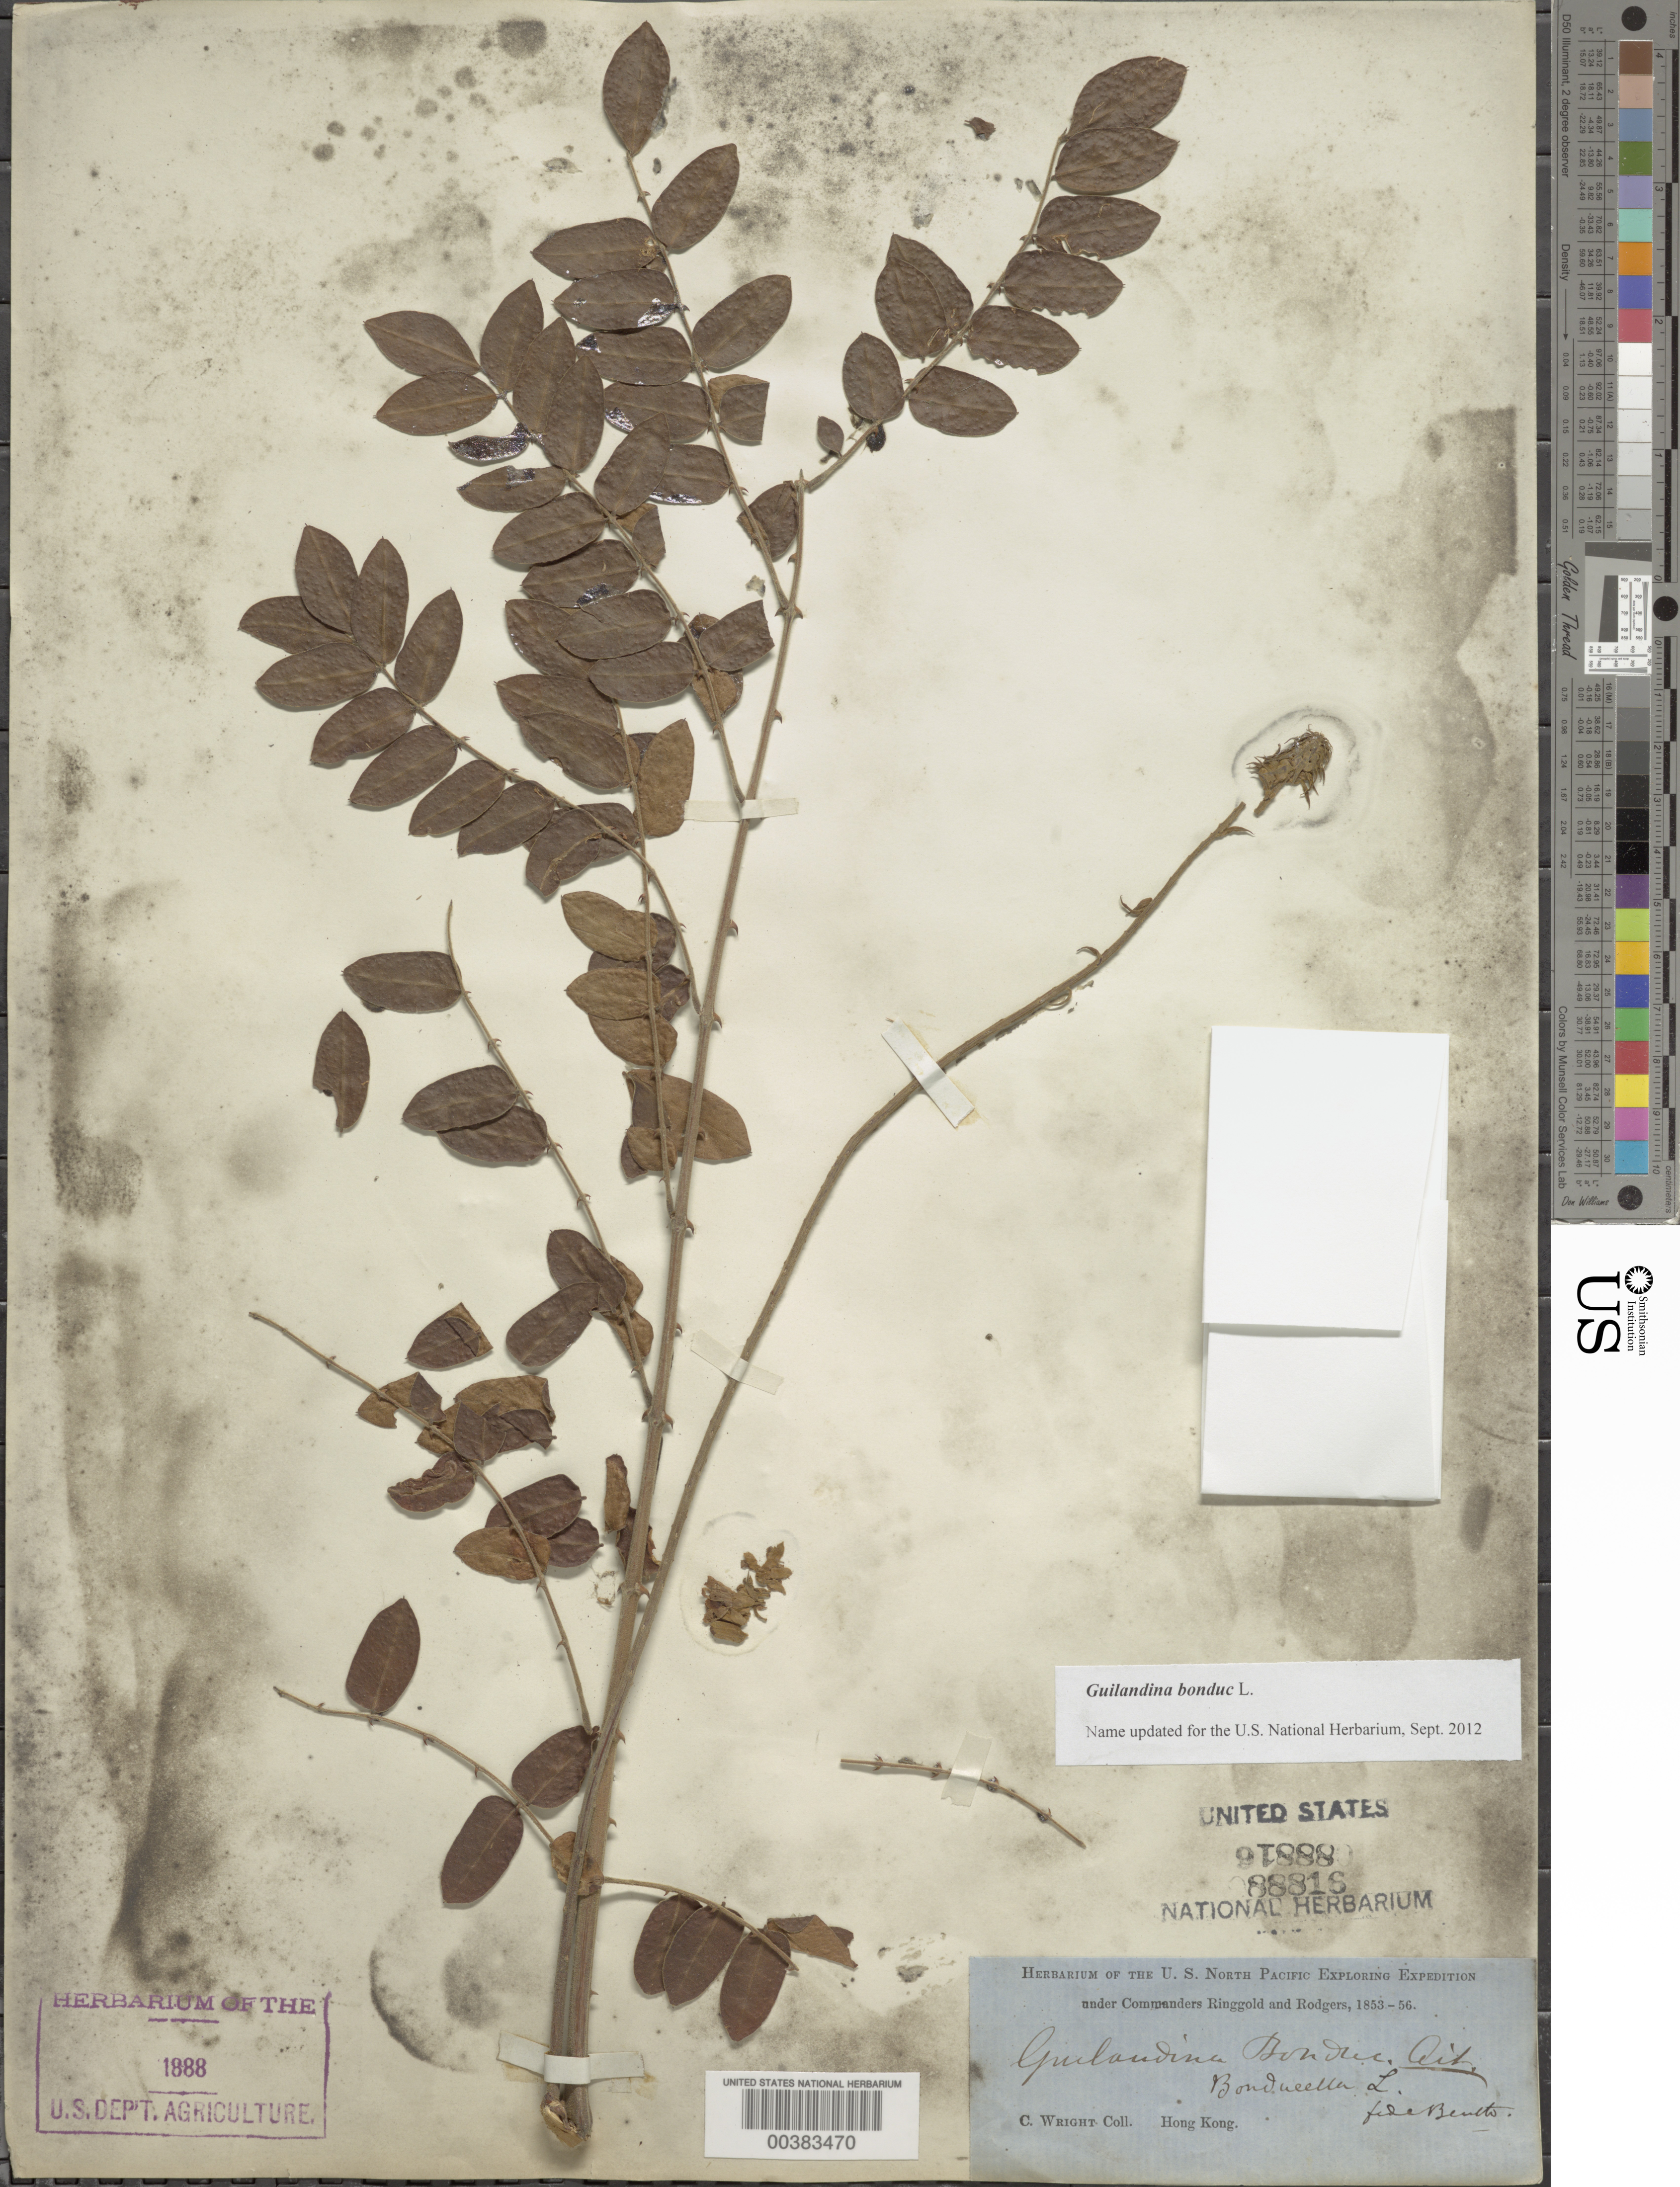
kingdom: Plantae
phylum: Tracheophyta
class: Magnoliopsida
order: Fabales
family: Fabaceae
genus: Guilandina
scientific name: Guilandina bonduc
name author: L.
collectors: C. Wright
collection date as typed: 1853 to -- -- 1856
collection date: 1853/1856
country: China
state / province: Hong Kong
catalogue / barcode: US 88816